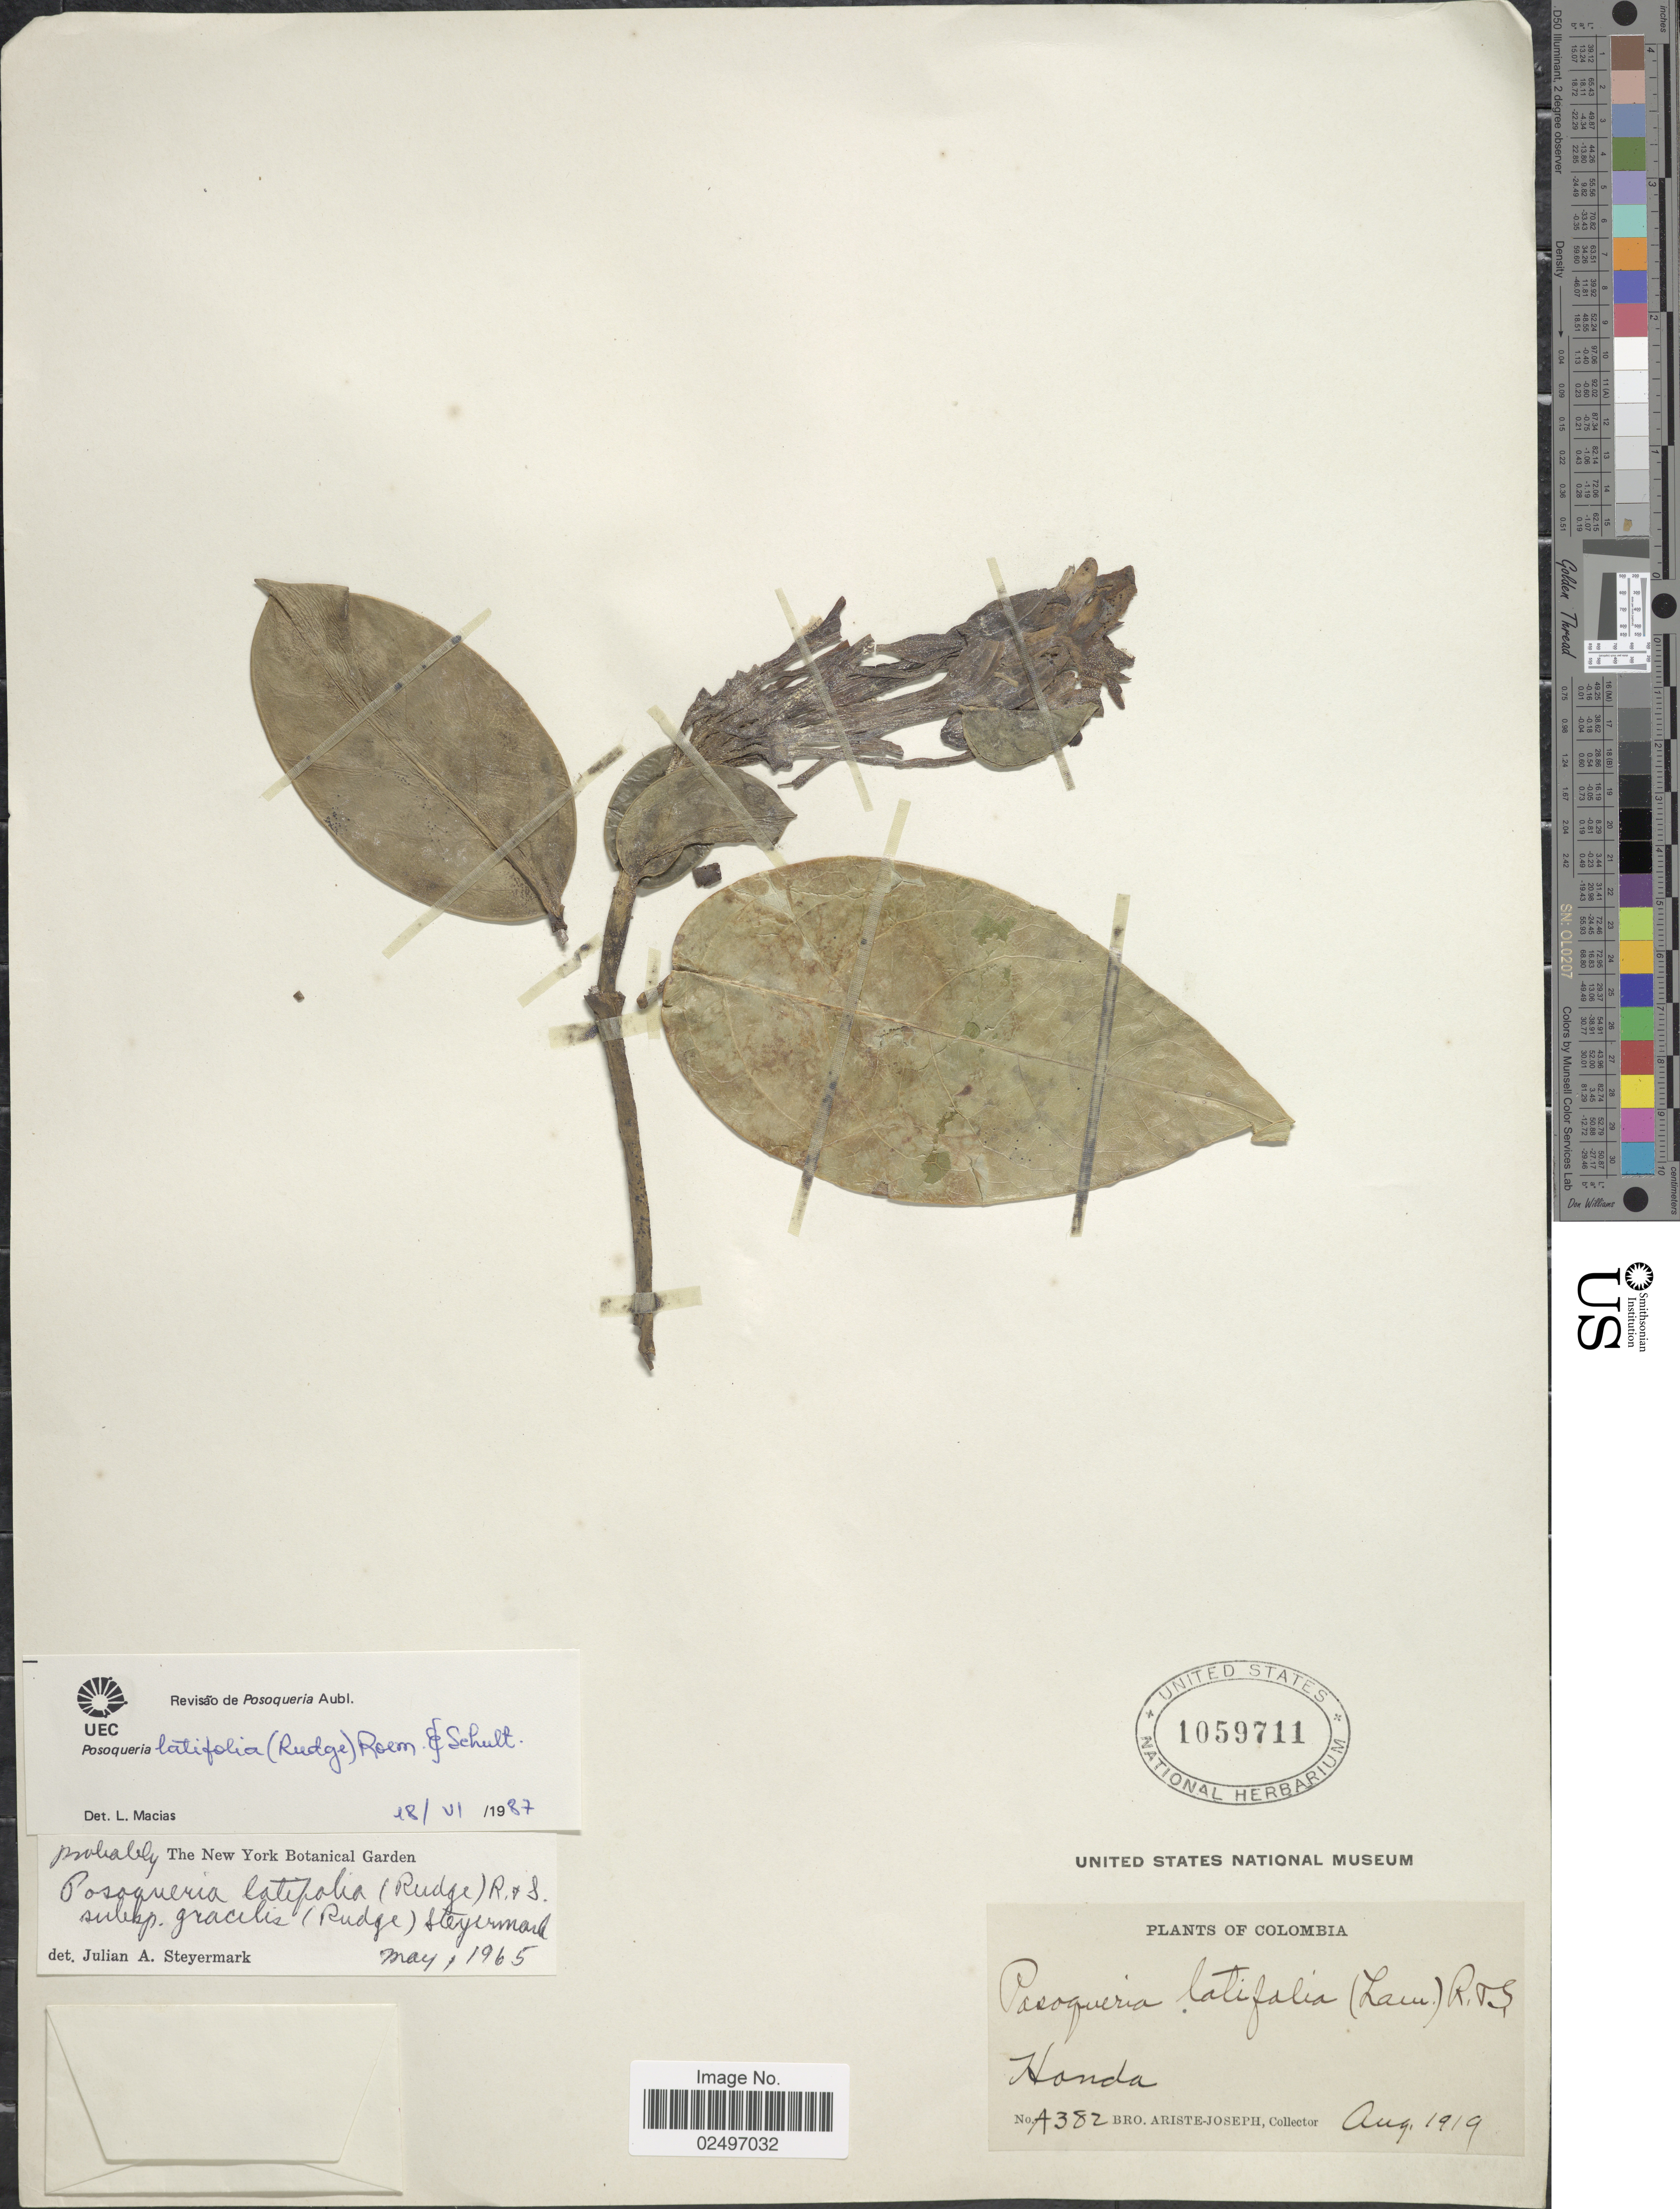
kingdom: Plantae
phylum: Tracheophyta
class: Magnoliopsida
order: Gentianales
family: Rubiaceae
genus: Posoqueria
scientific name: Posoqueria latifolia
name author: (Rudge) Roem. & Schult.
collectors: Bro. Ariste-Joseph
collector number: A382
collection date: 1919-08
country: Colombia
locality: Honda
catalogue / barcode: US 1059711